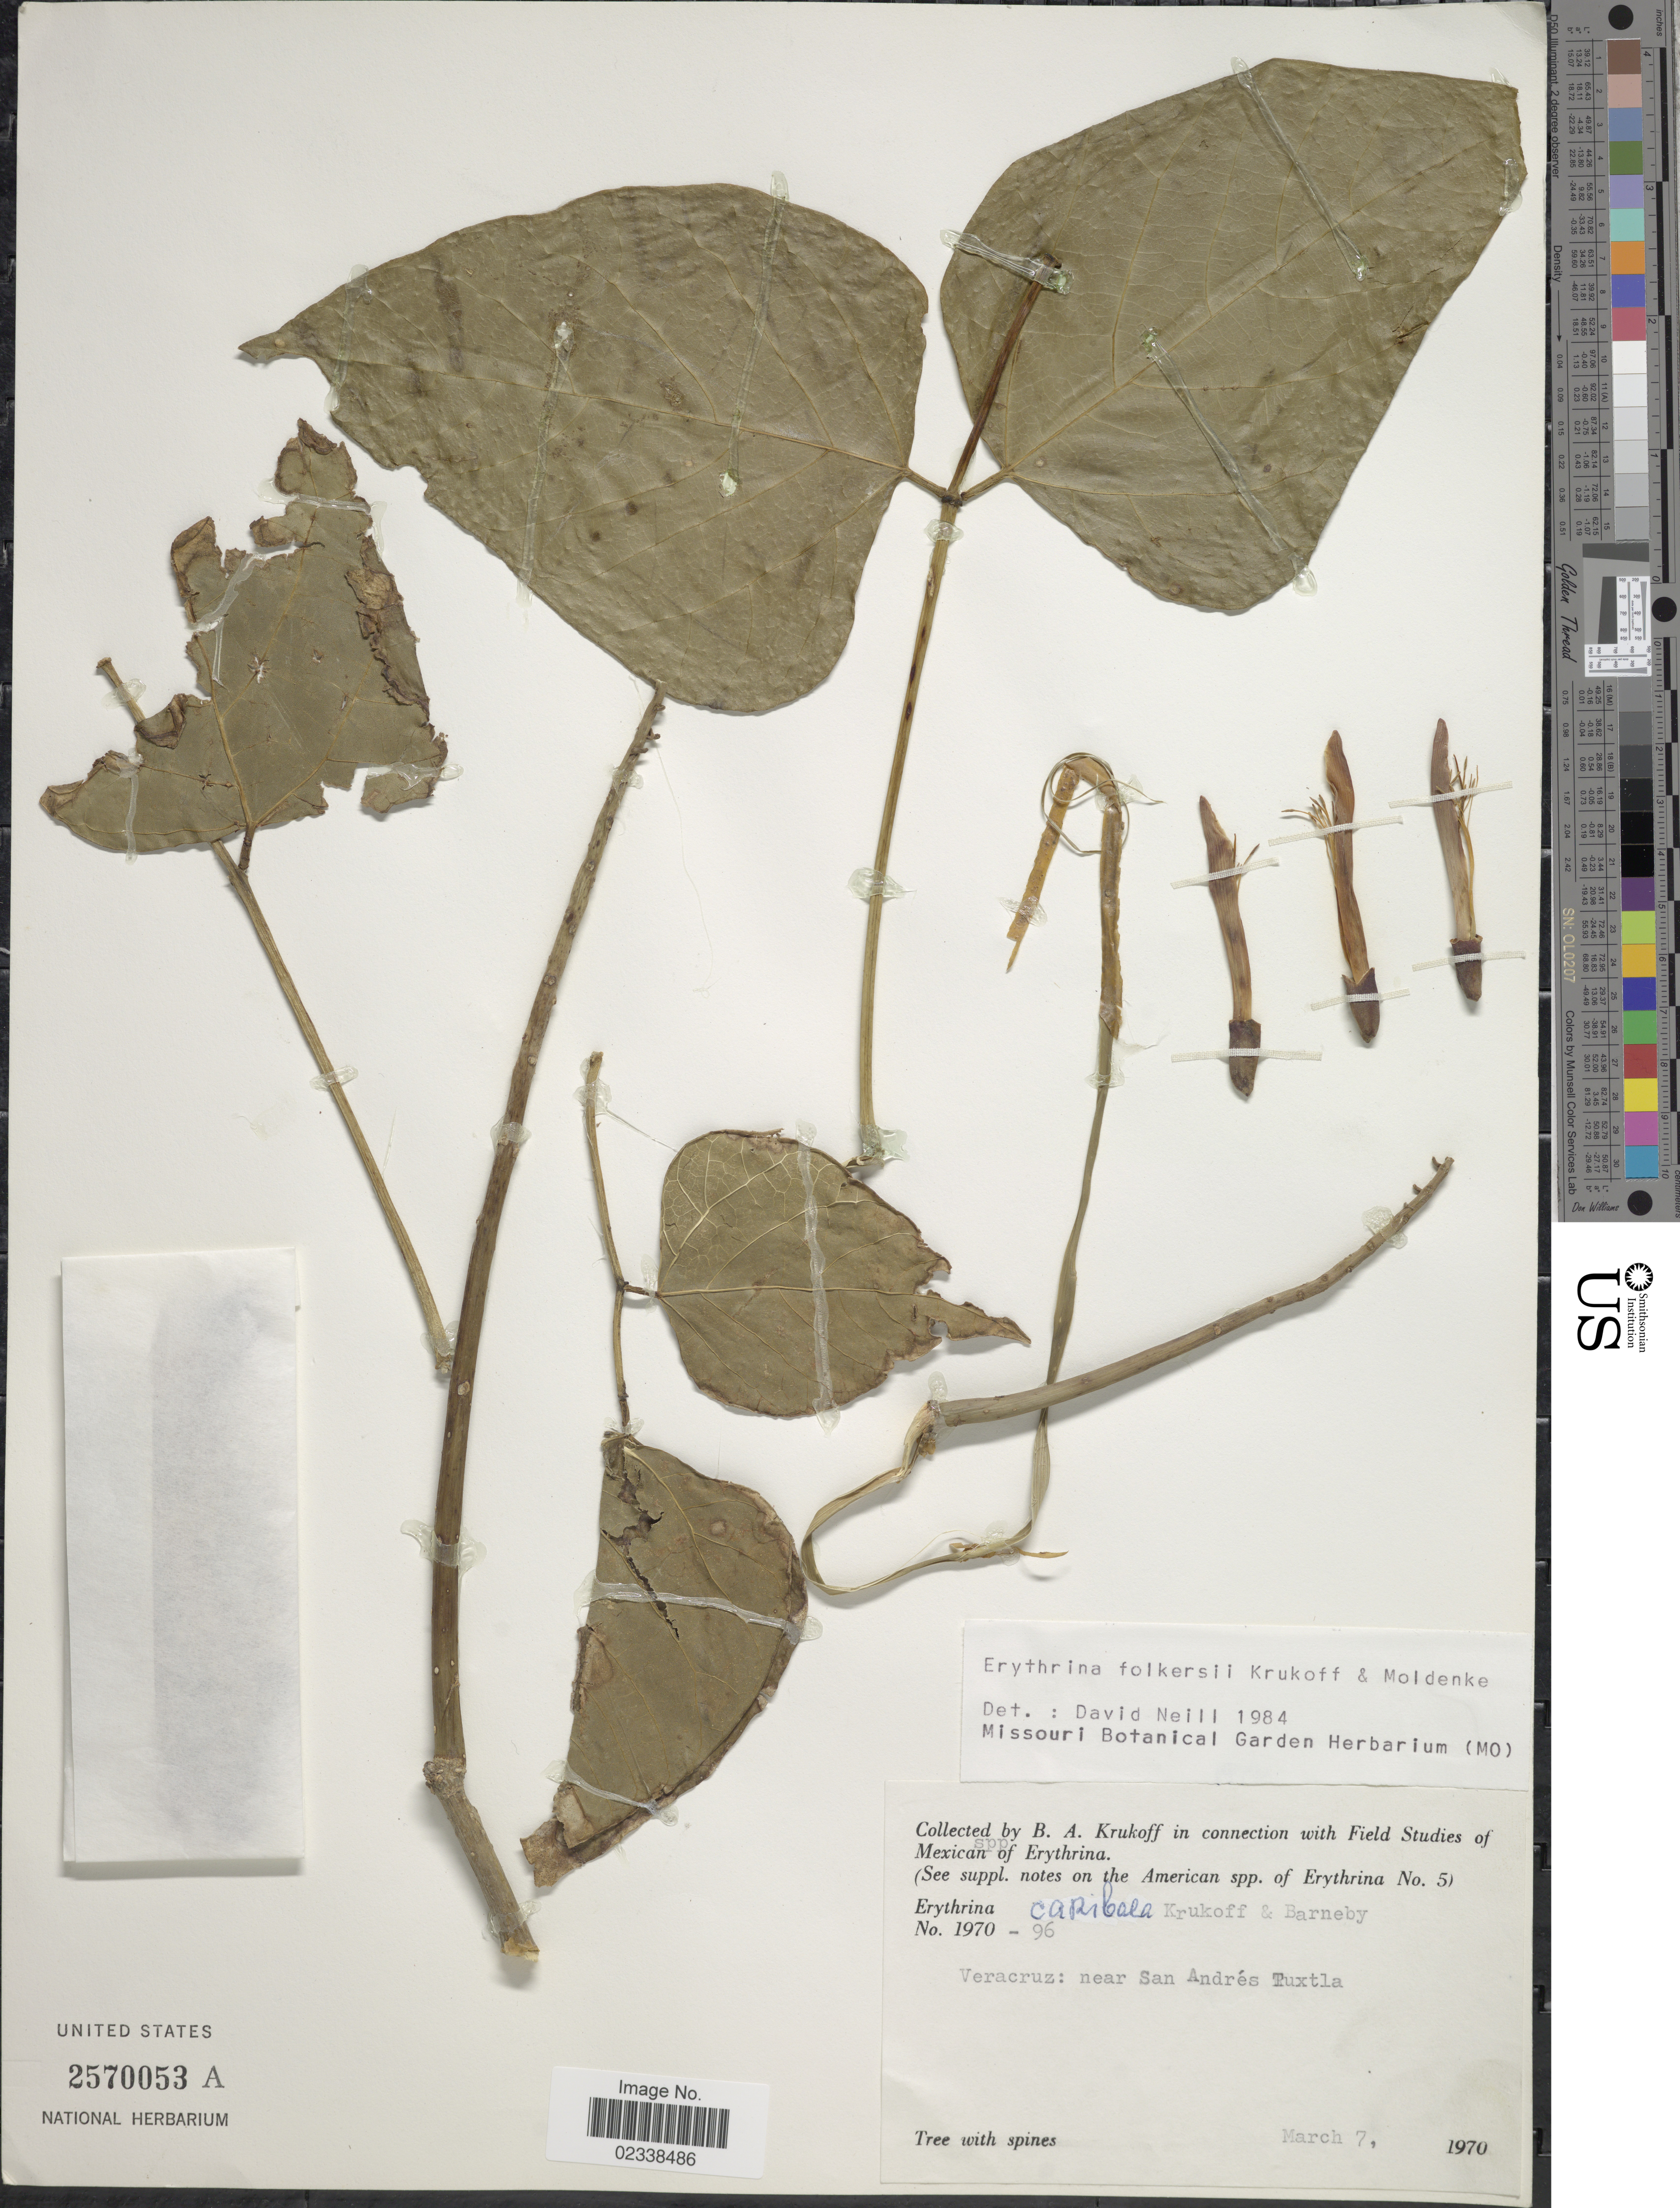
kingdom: Plantae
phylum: Tracheophyta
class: Magnoliopsida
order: Fabales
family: Fabaceae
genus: Erythrina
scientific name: Erythrina folkersii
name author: Krukoff & Moldenke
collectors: B. A. Krukoff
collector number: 1970-96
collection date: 1970-03-07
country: Mexico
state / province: Veracruz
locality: near San Andres Tuxtla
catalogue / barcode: US 2570053A